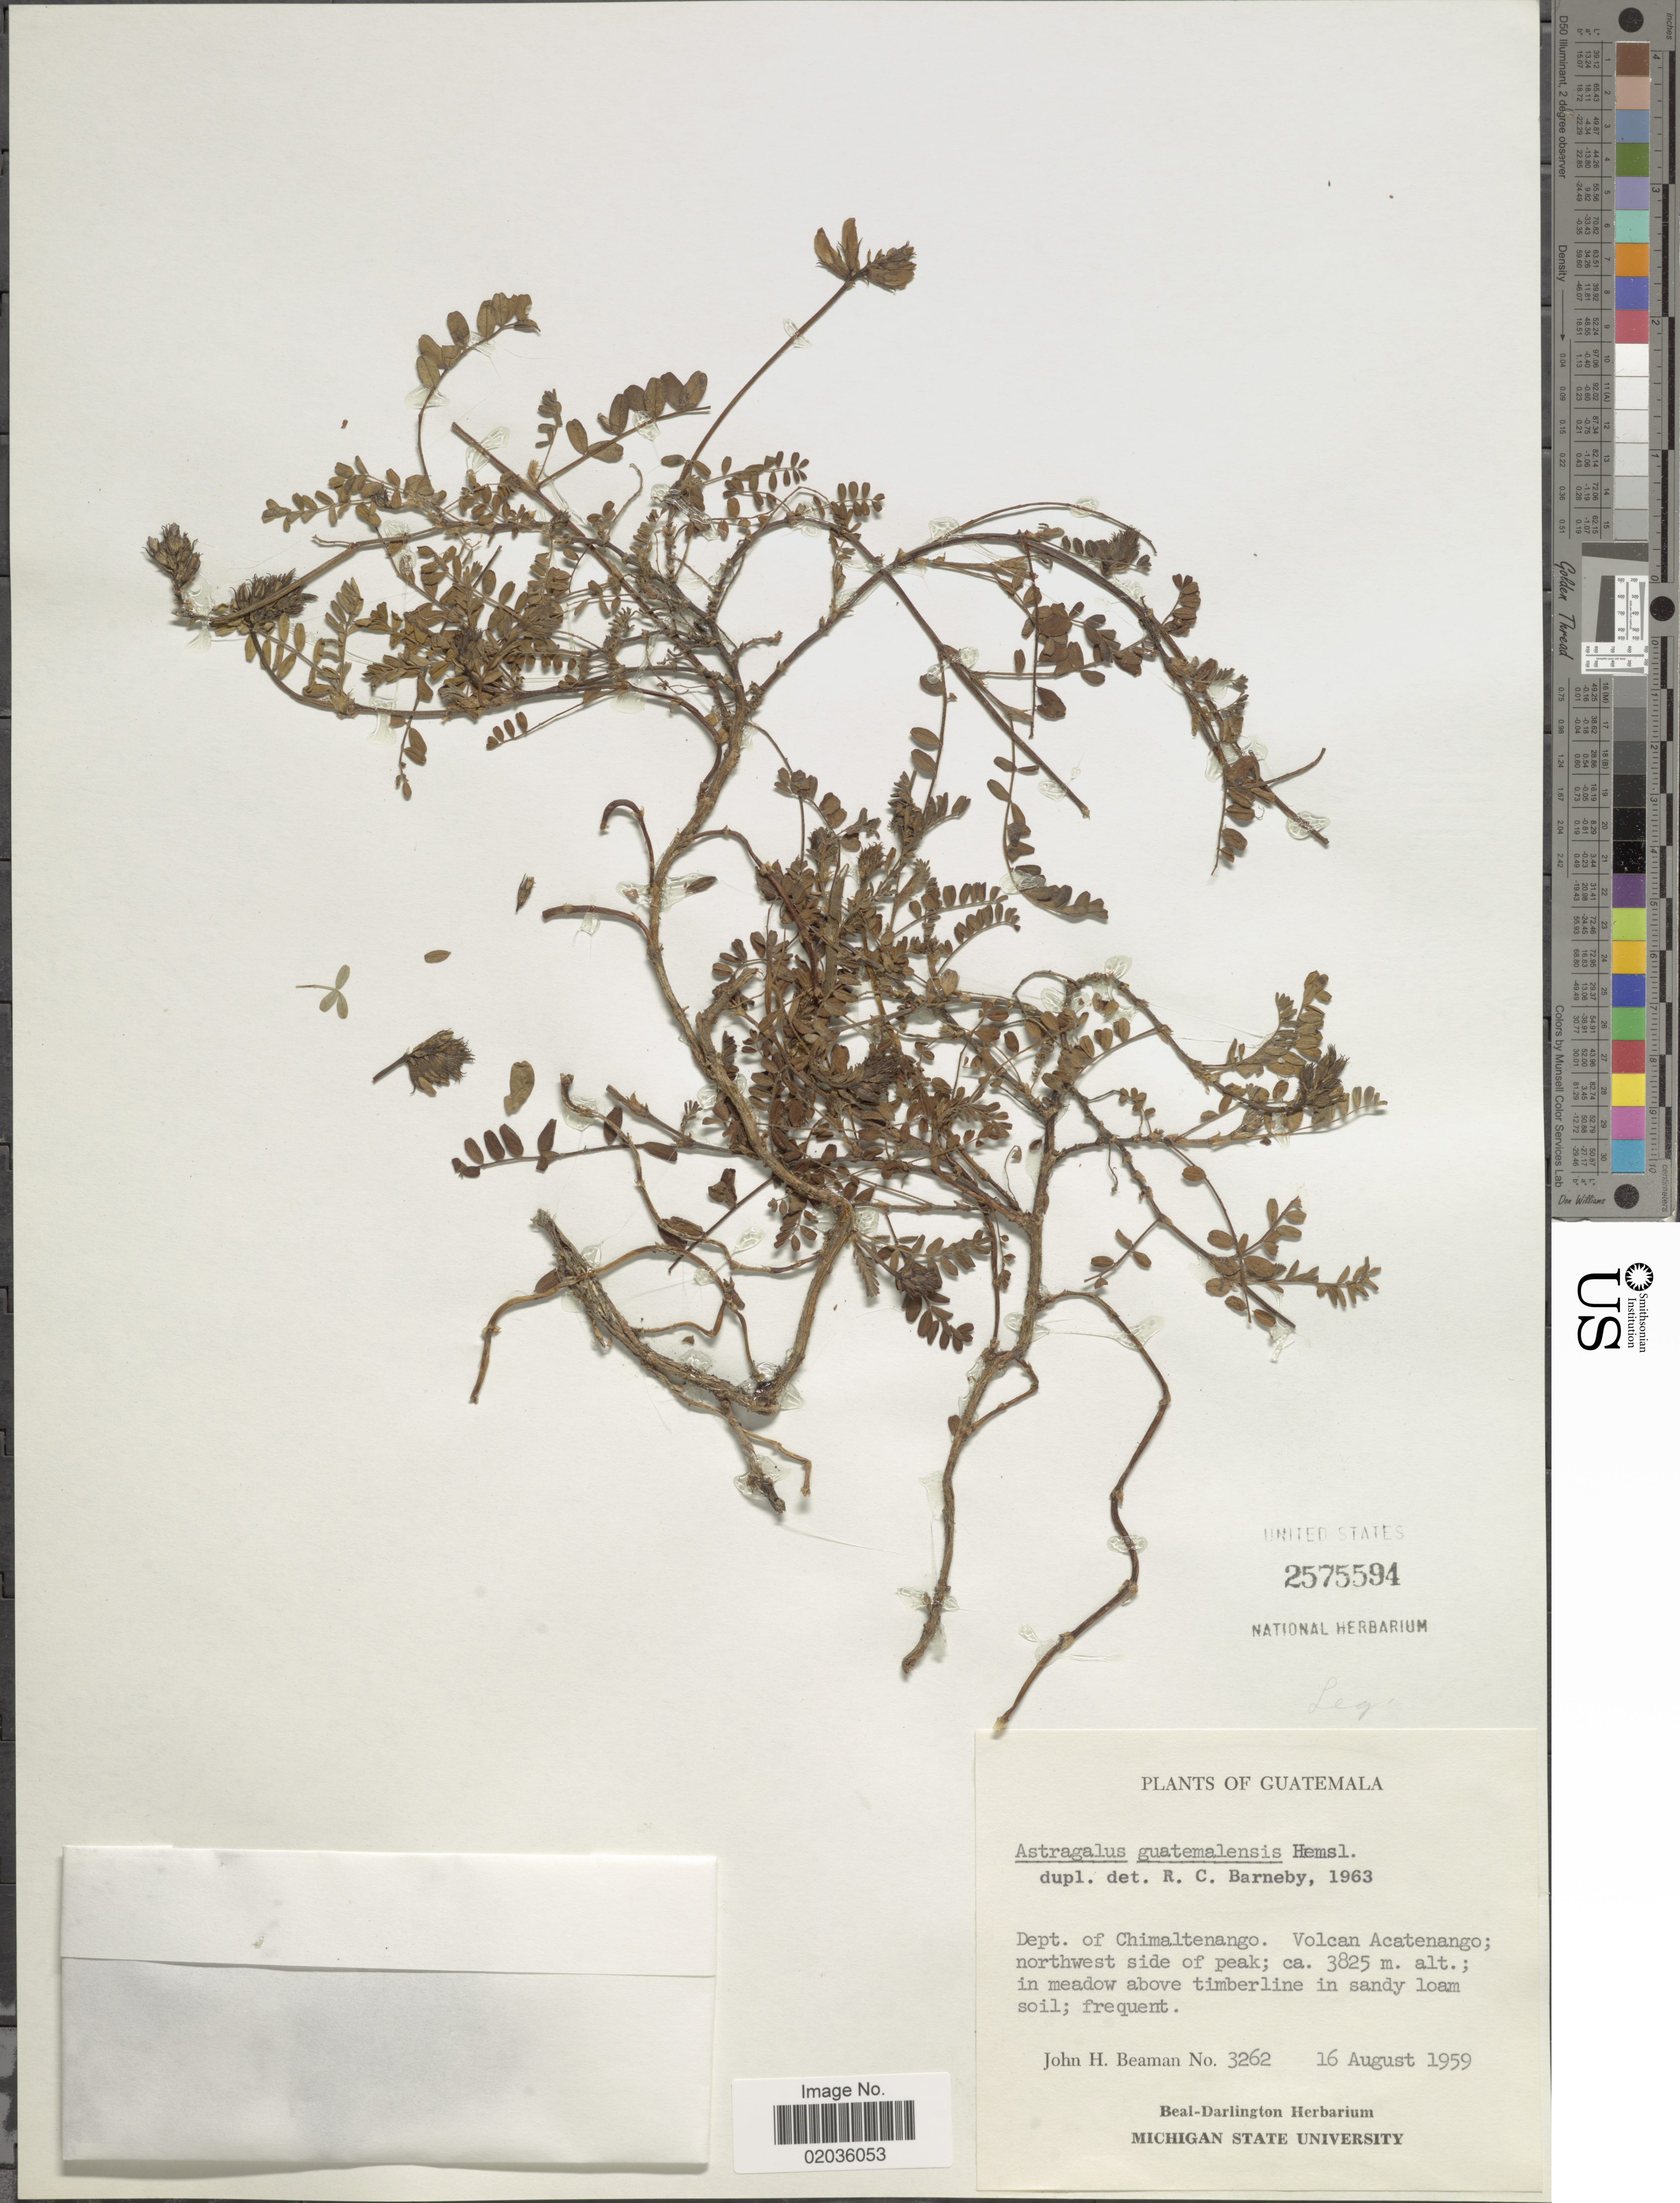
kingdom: Plantae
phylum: Tracheophyta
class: Magnoliopsida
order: Fabales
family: Fabaceae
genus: Astragalus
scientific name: Astragalus guatemalensis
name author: Hemsl.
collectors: J. H. Beaman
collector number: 3262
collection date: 1959-08-16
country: Guatemala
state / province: Chimaltenango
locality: Dept. of Chimaltenango. Volcan Acatenango; northwest side of peak.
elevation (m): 3825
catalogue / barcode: US 2575594